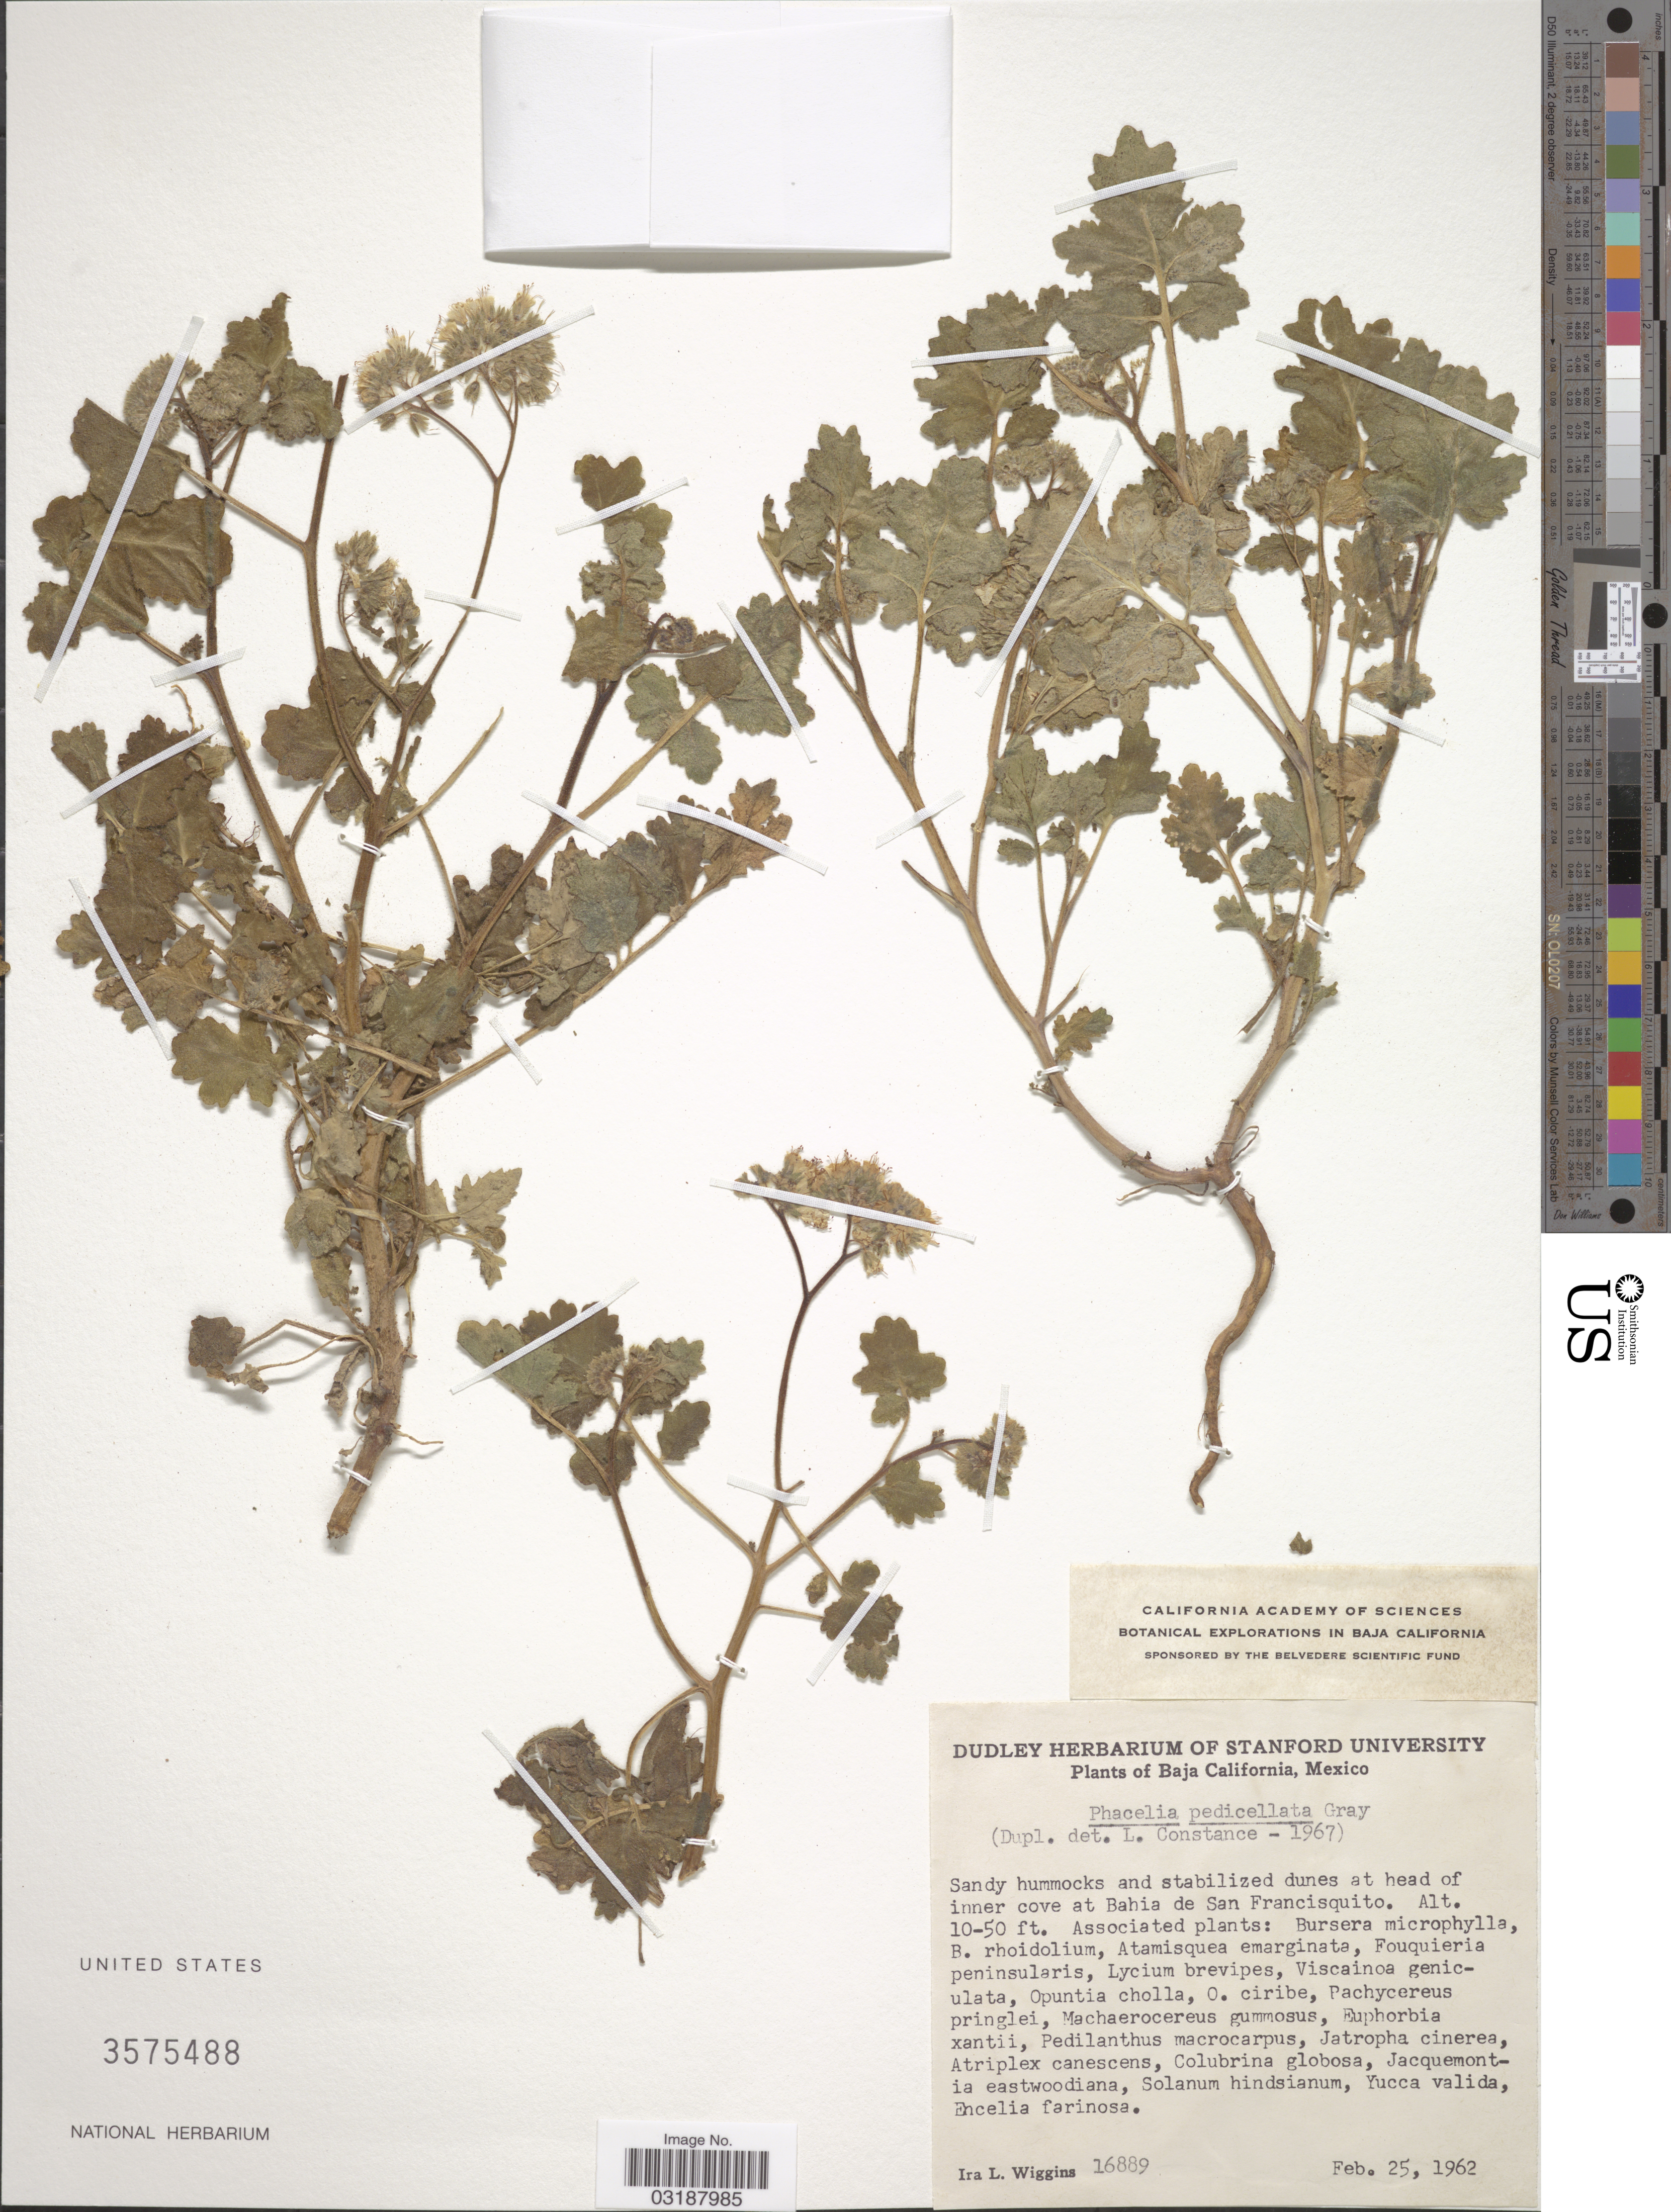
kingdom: Plantae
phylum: Tracheophyta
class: Magnoliopsida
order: Boraginales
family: Hydrophyllaceae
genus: Phacelia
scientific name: Phacelia pedicellata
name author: A. Gray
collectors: I. L. Wiggins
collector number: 16889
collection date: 1962-02-25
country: Mexico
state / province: Baja California Norte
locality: Sandy hummocks and stabilized dunes at head of inner cove at Bahia de San Francisquito.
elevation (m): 3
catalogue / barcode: US 3575488